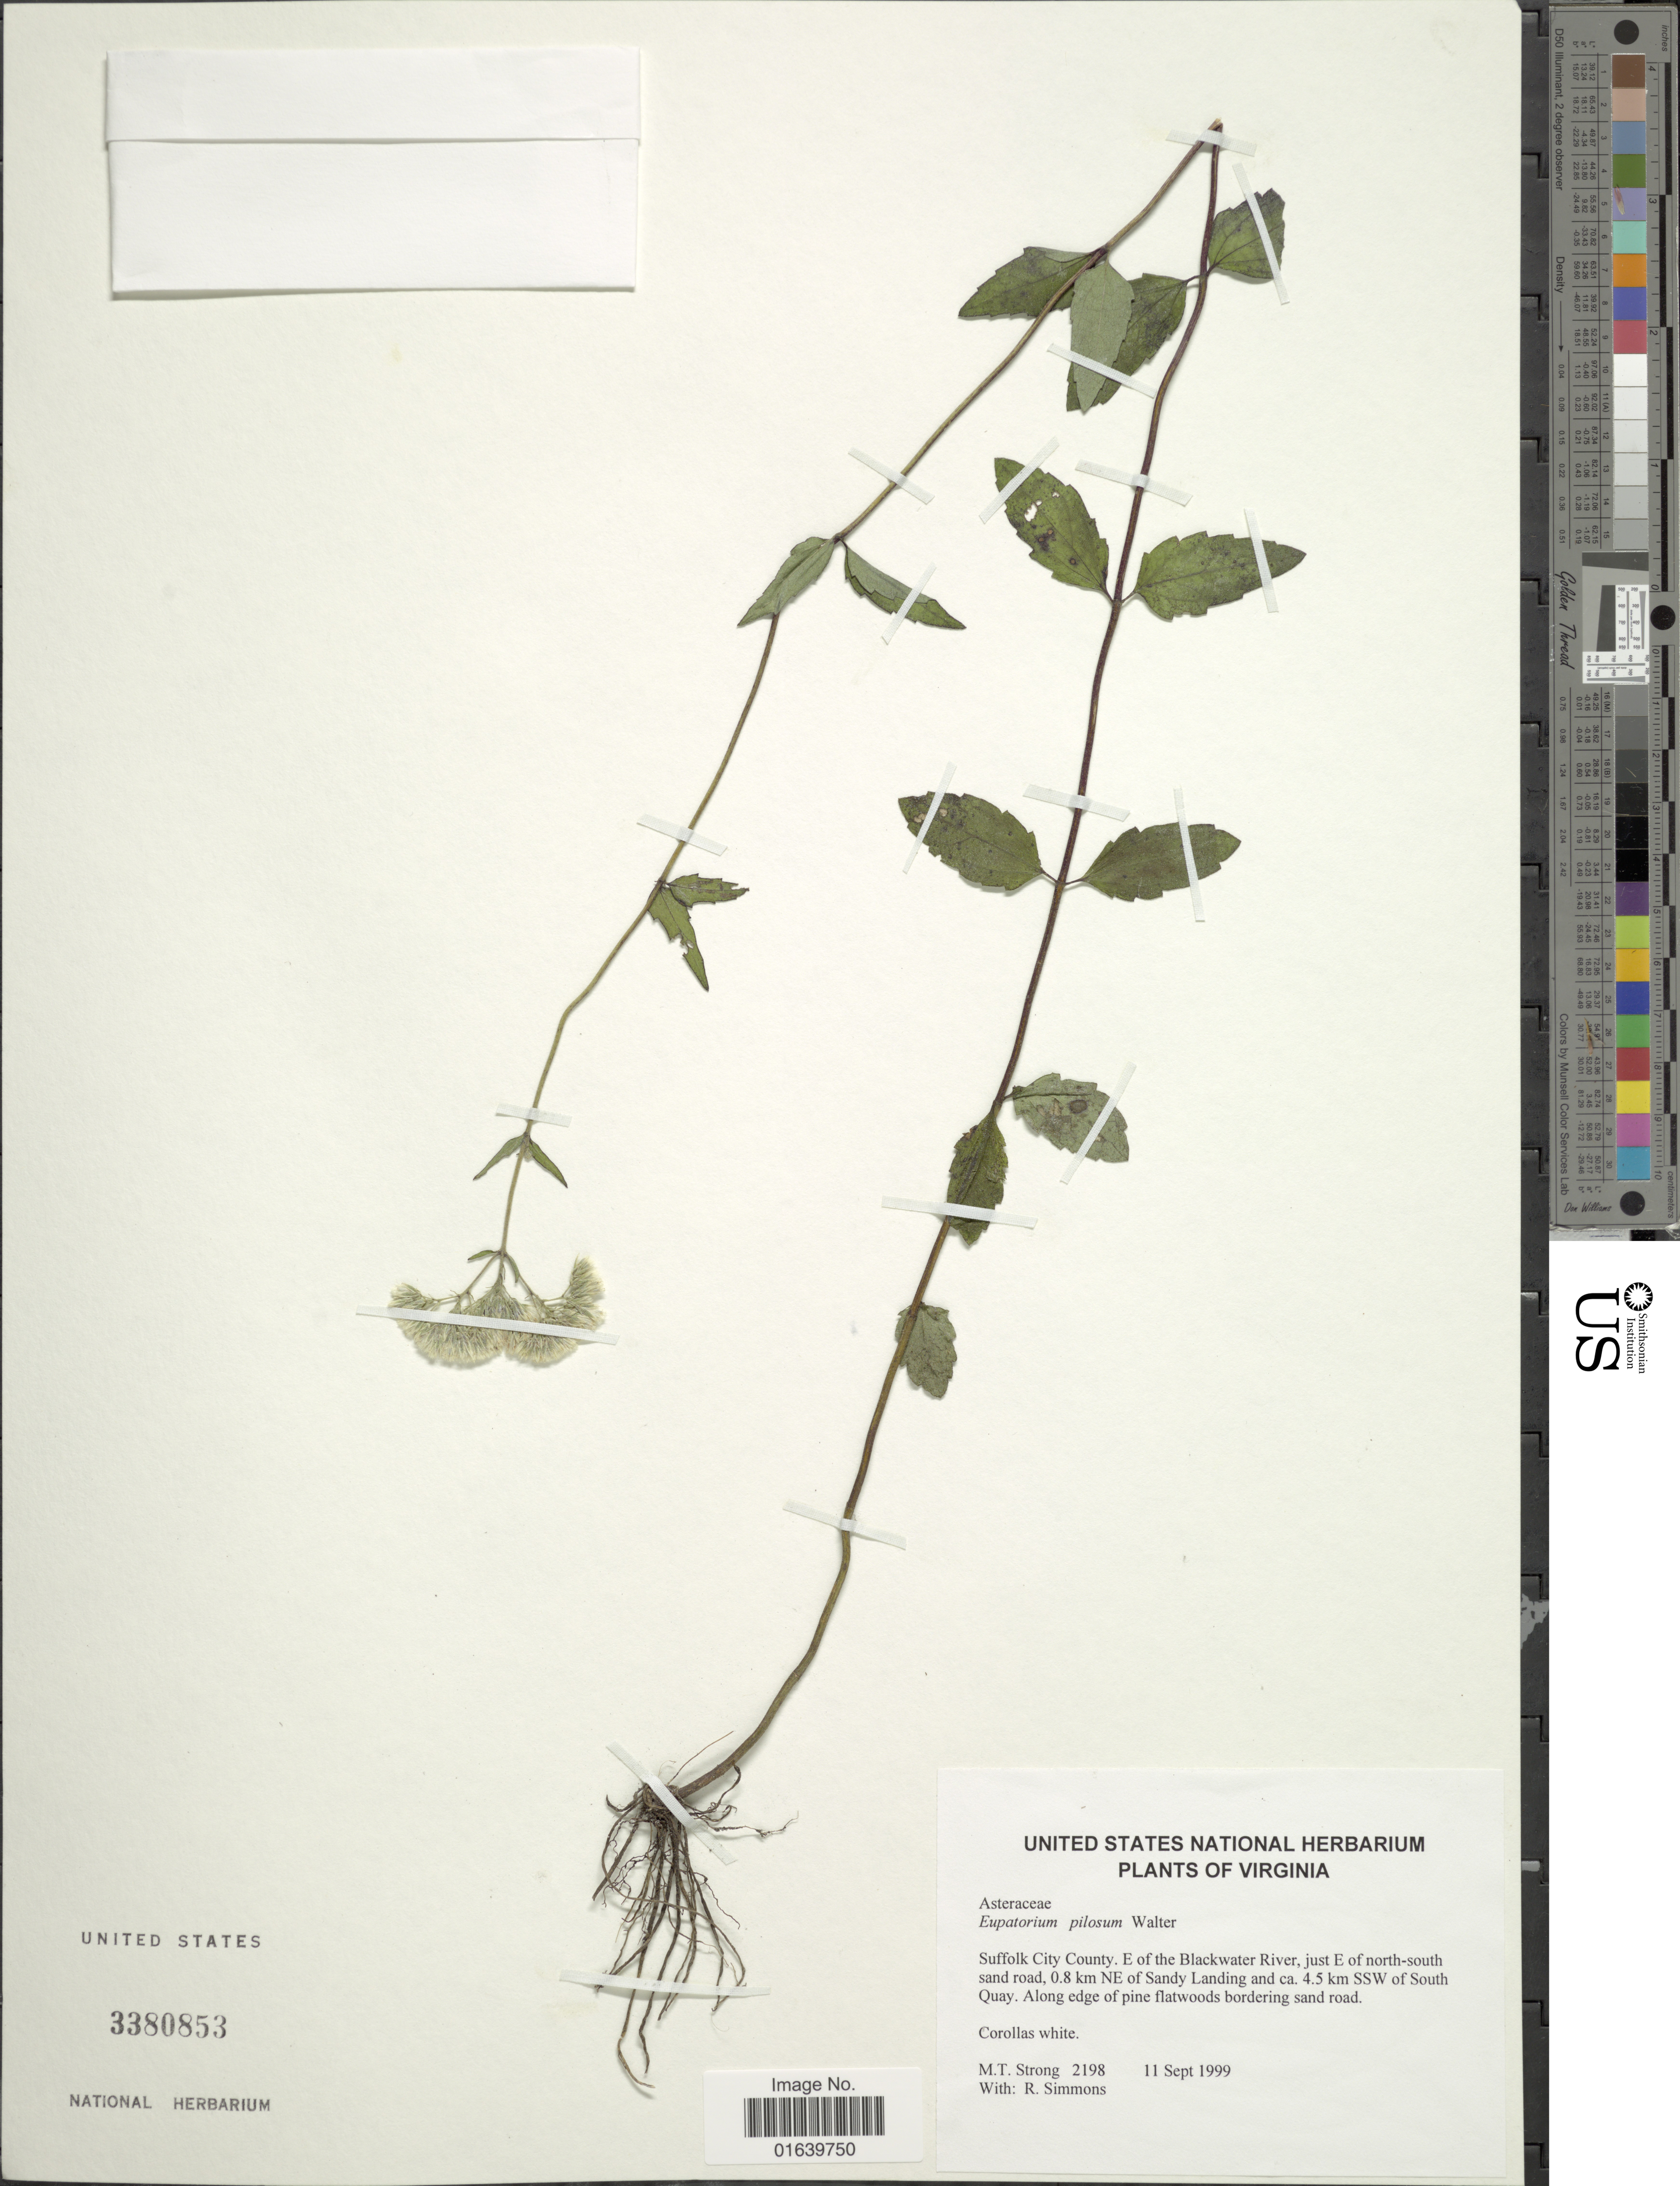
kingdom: Plantae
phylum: Tracheophyta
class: Magnoliopsida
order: Asterales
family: Asteraceae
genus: Eupatorium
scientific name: Eupatorium pilosum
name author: Walter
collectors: M. T. Strong & R. Simmons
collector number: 2198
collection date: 1999-09-11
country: United States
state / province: Virginia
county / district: City of Suffolk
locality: Suffolk City County: E of Blackwater River, just E of north-south sand road, 0.8 km NE of Sandy Landing and ca. 4.5 km SSW of South Quay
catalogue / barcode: US 3380853